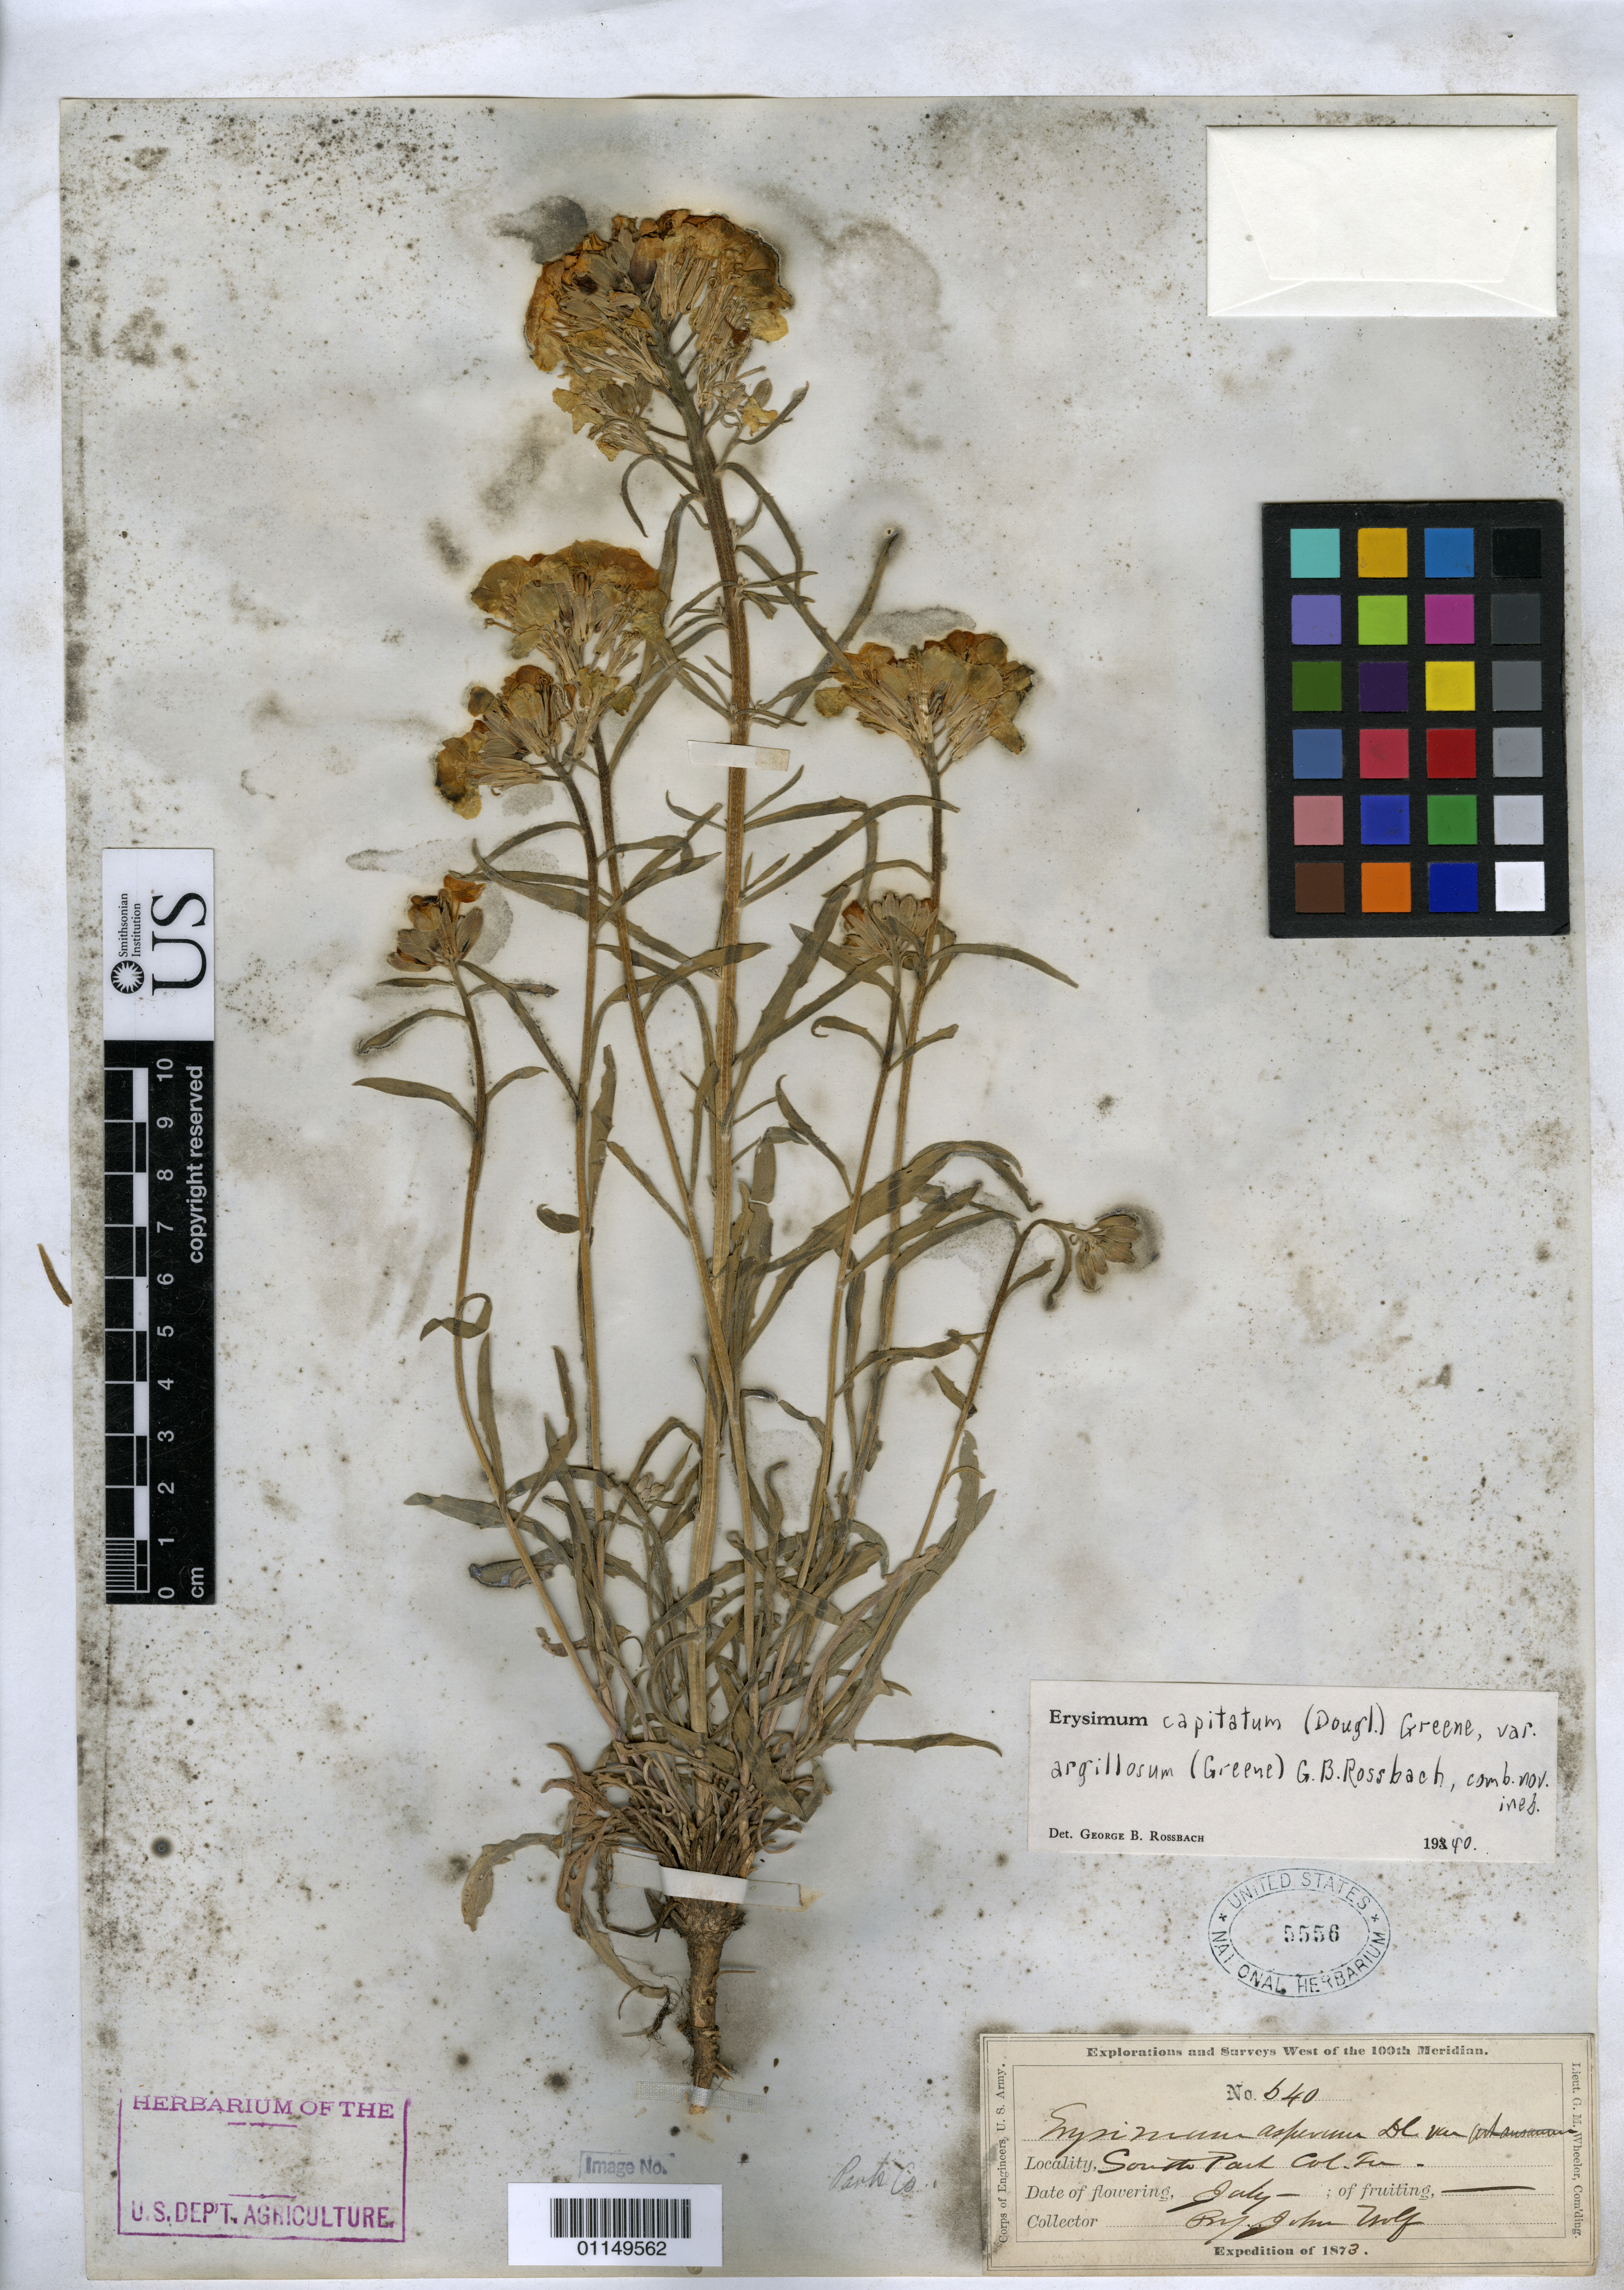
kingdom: Plantae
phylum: Tracheophyta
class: Magnoliopsida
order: Brassicales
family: Brassicaceae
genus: Erysimum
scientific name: Erysimum capitatum subsp. argillosum (Greene) R.A. Price comb. nov. ined.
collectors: J. Wolf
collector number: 640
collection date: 1873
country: United States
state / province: Colorado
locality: South Park, Col. Terr.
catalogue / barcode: US 5556